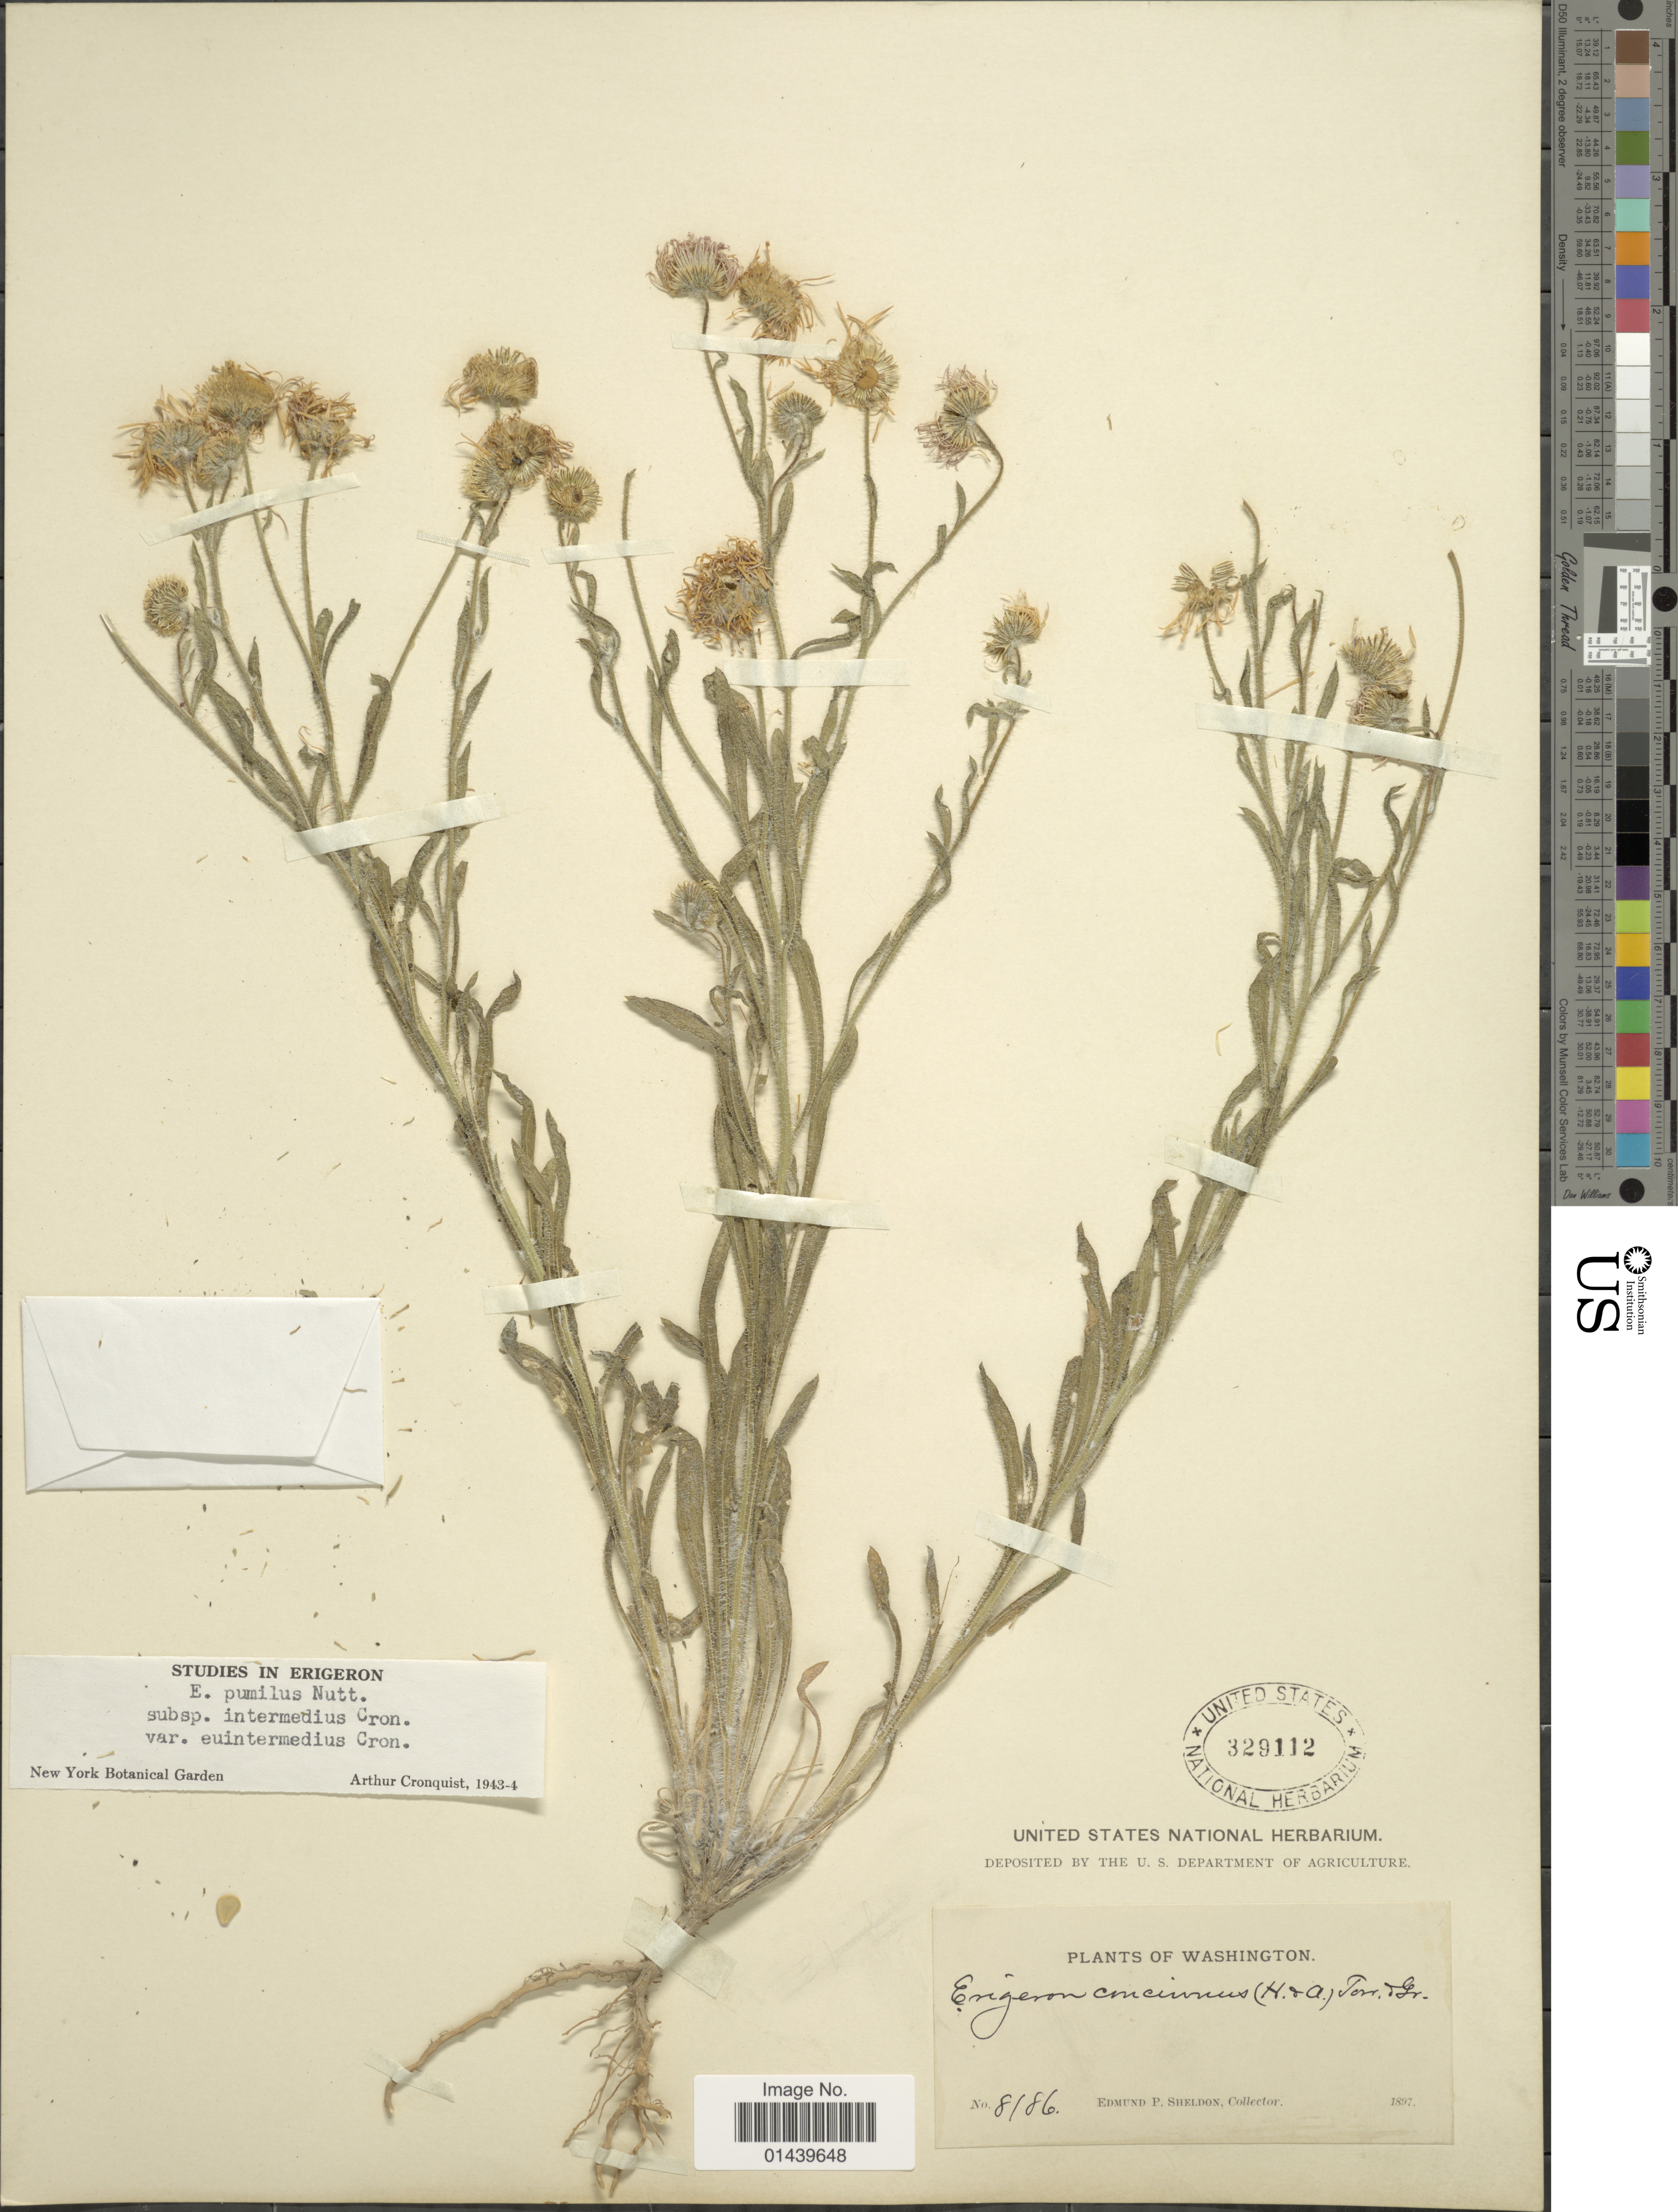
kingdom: Plantae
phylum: Tracheophyta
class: Magnoliopsida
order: Asterales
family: Asteraceae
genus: Erigeron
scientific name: Erigeron pumilus subsp. intermedius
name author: Cronq.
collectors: E. P. Sheldon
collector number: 8186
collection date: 1897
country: United States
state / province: Washington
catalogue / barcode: US 329112